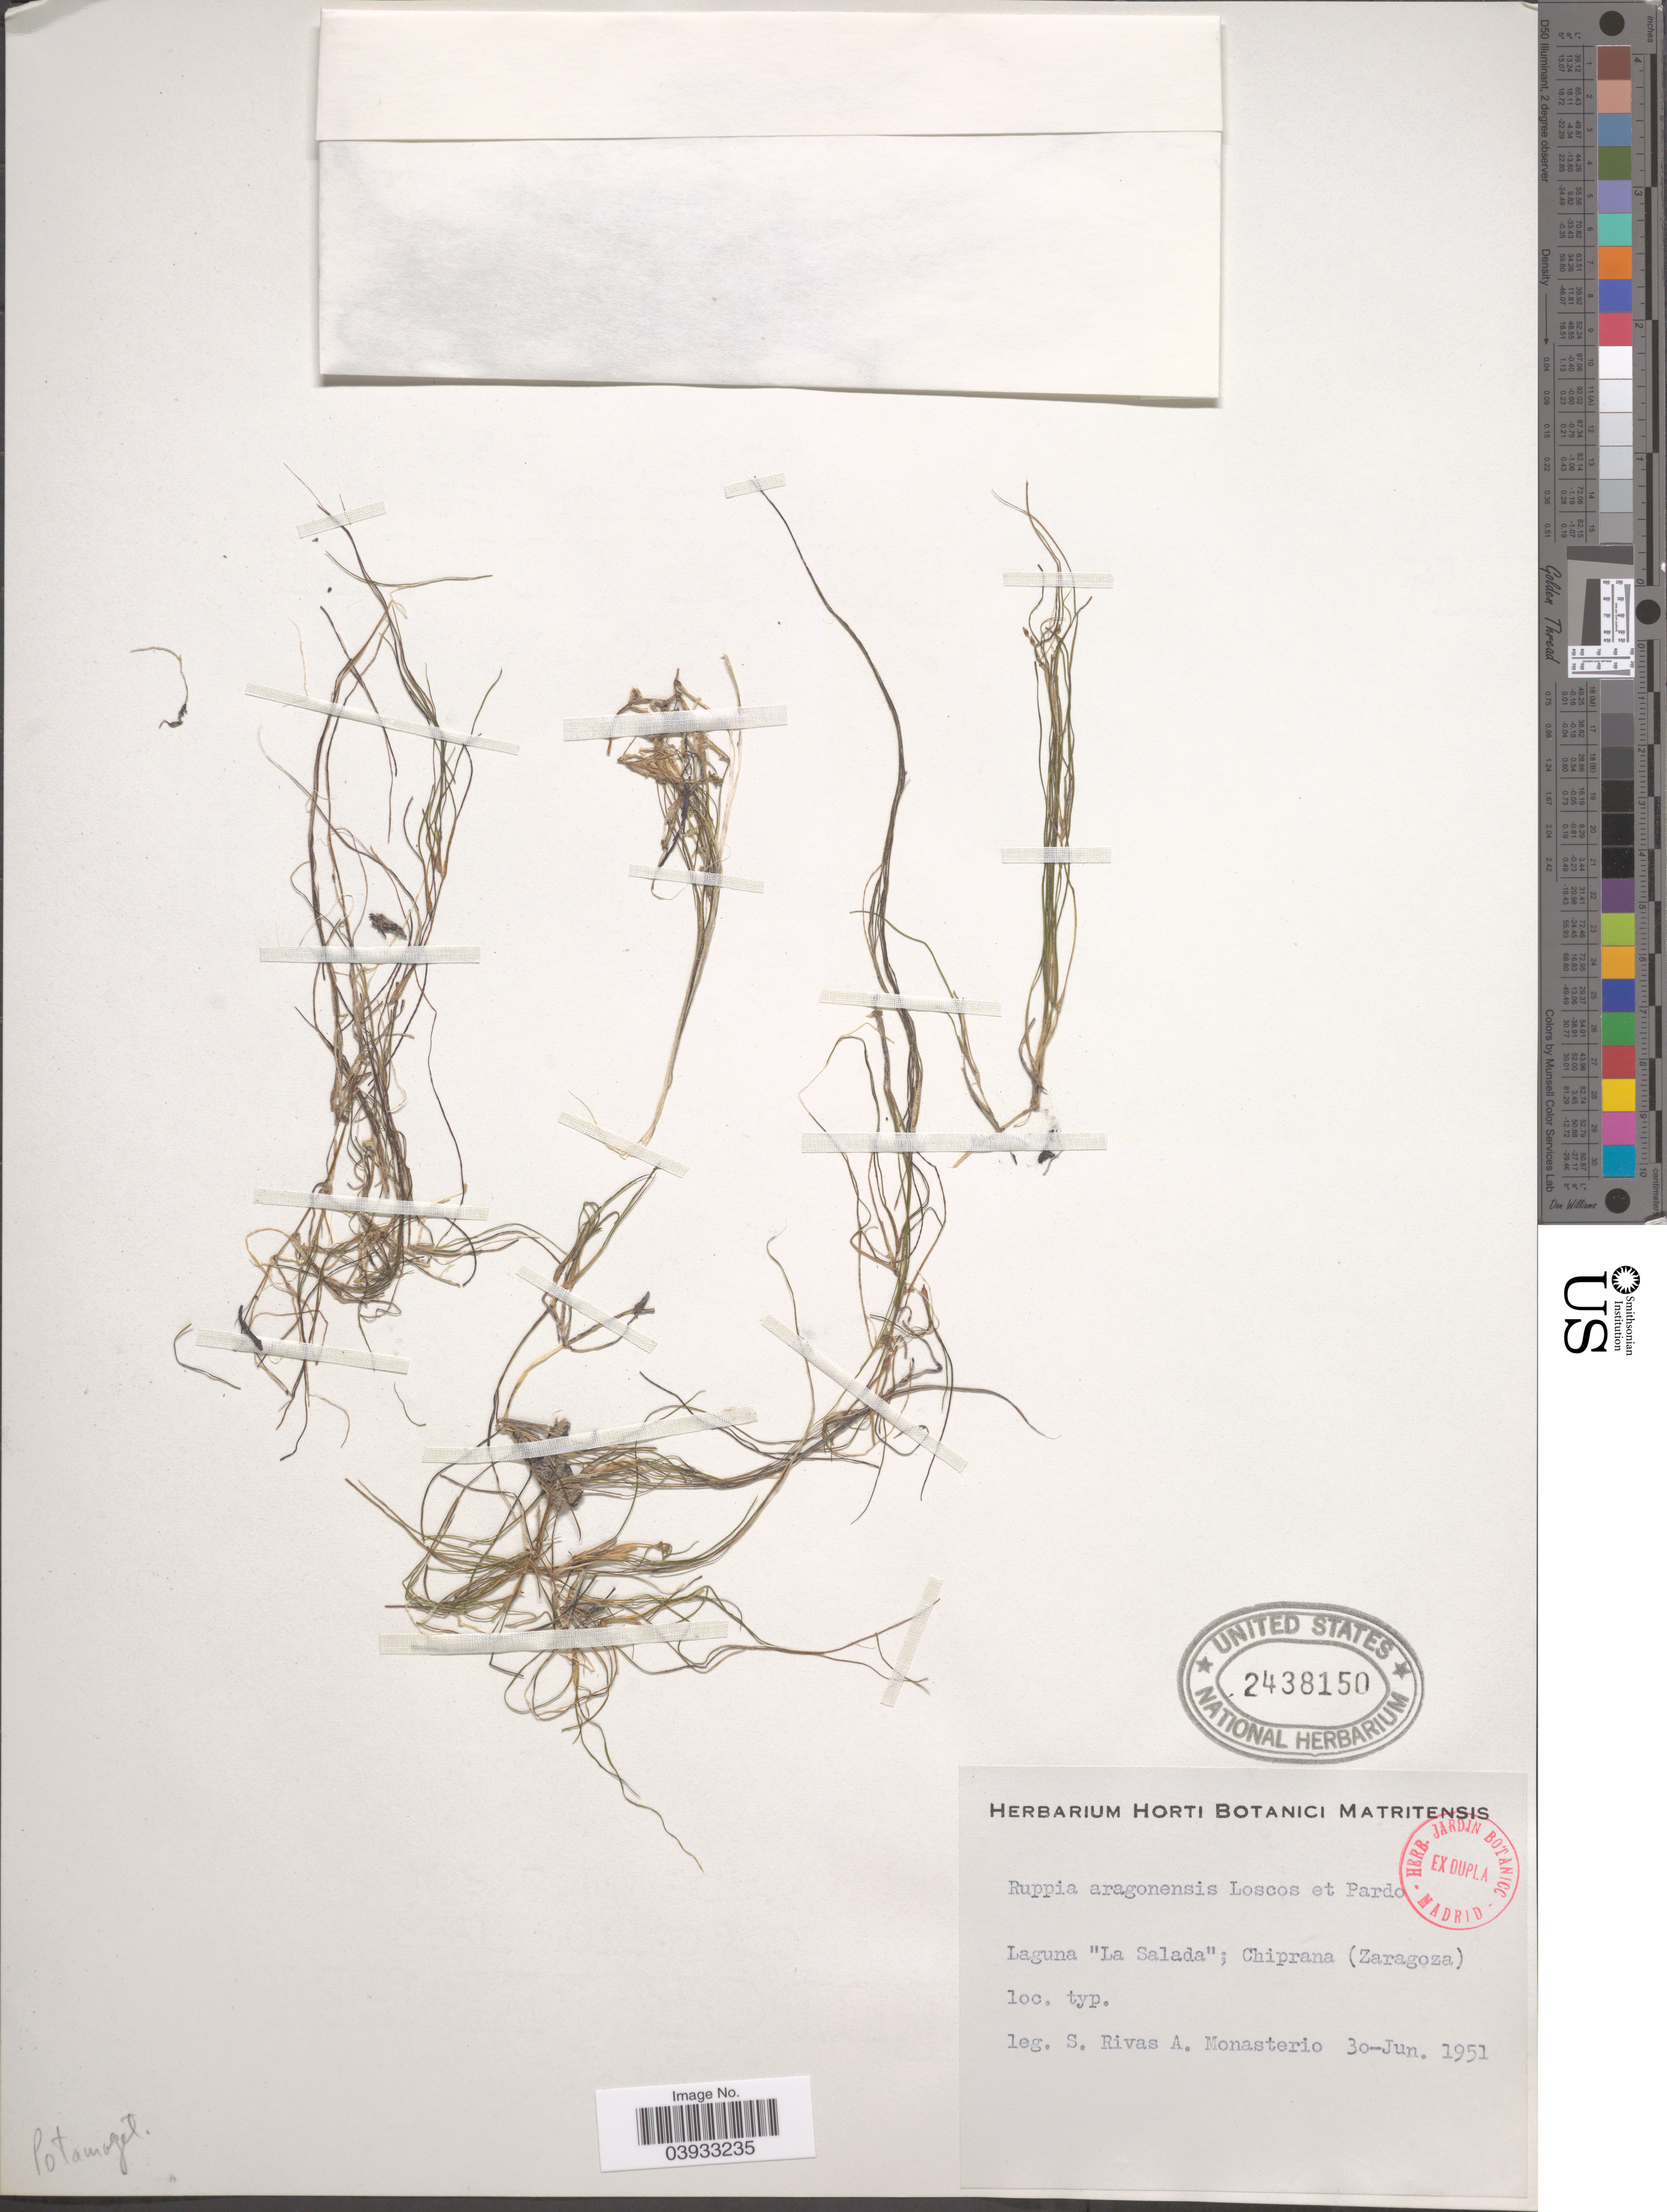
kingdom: Plantae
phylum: Tracheophyta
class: Liliopsida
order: Alismatales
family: Ruppiaceae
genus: Ruppia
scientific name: Ruppia aragonensis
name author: Loscos & J. Pardo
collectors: S. Rivas & A. Monasterio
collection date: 1951-06-30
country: Spain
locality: Laguna "La Salada"; Chiprana (Zaragoza).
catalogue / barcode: US 2438150